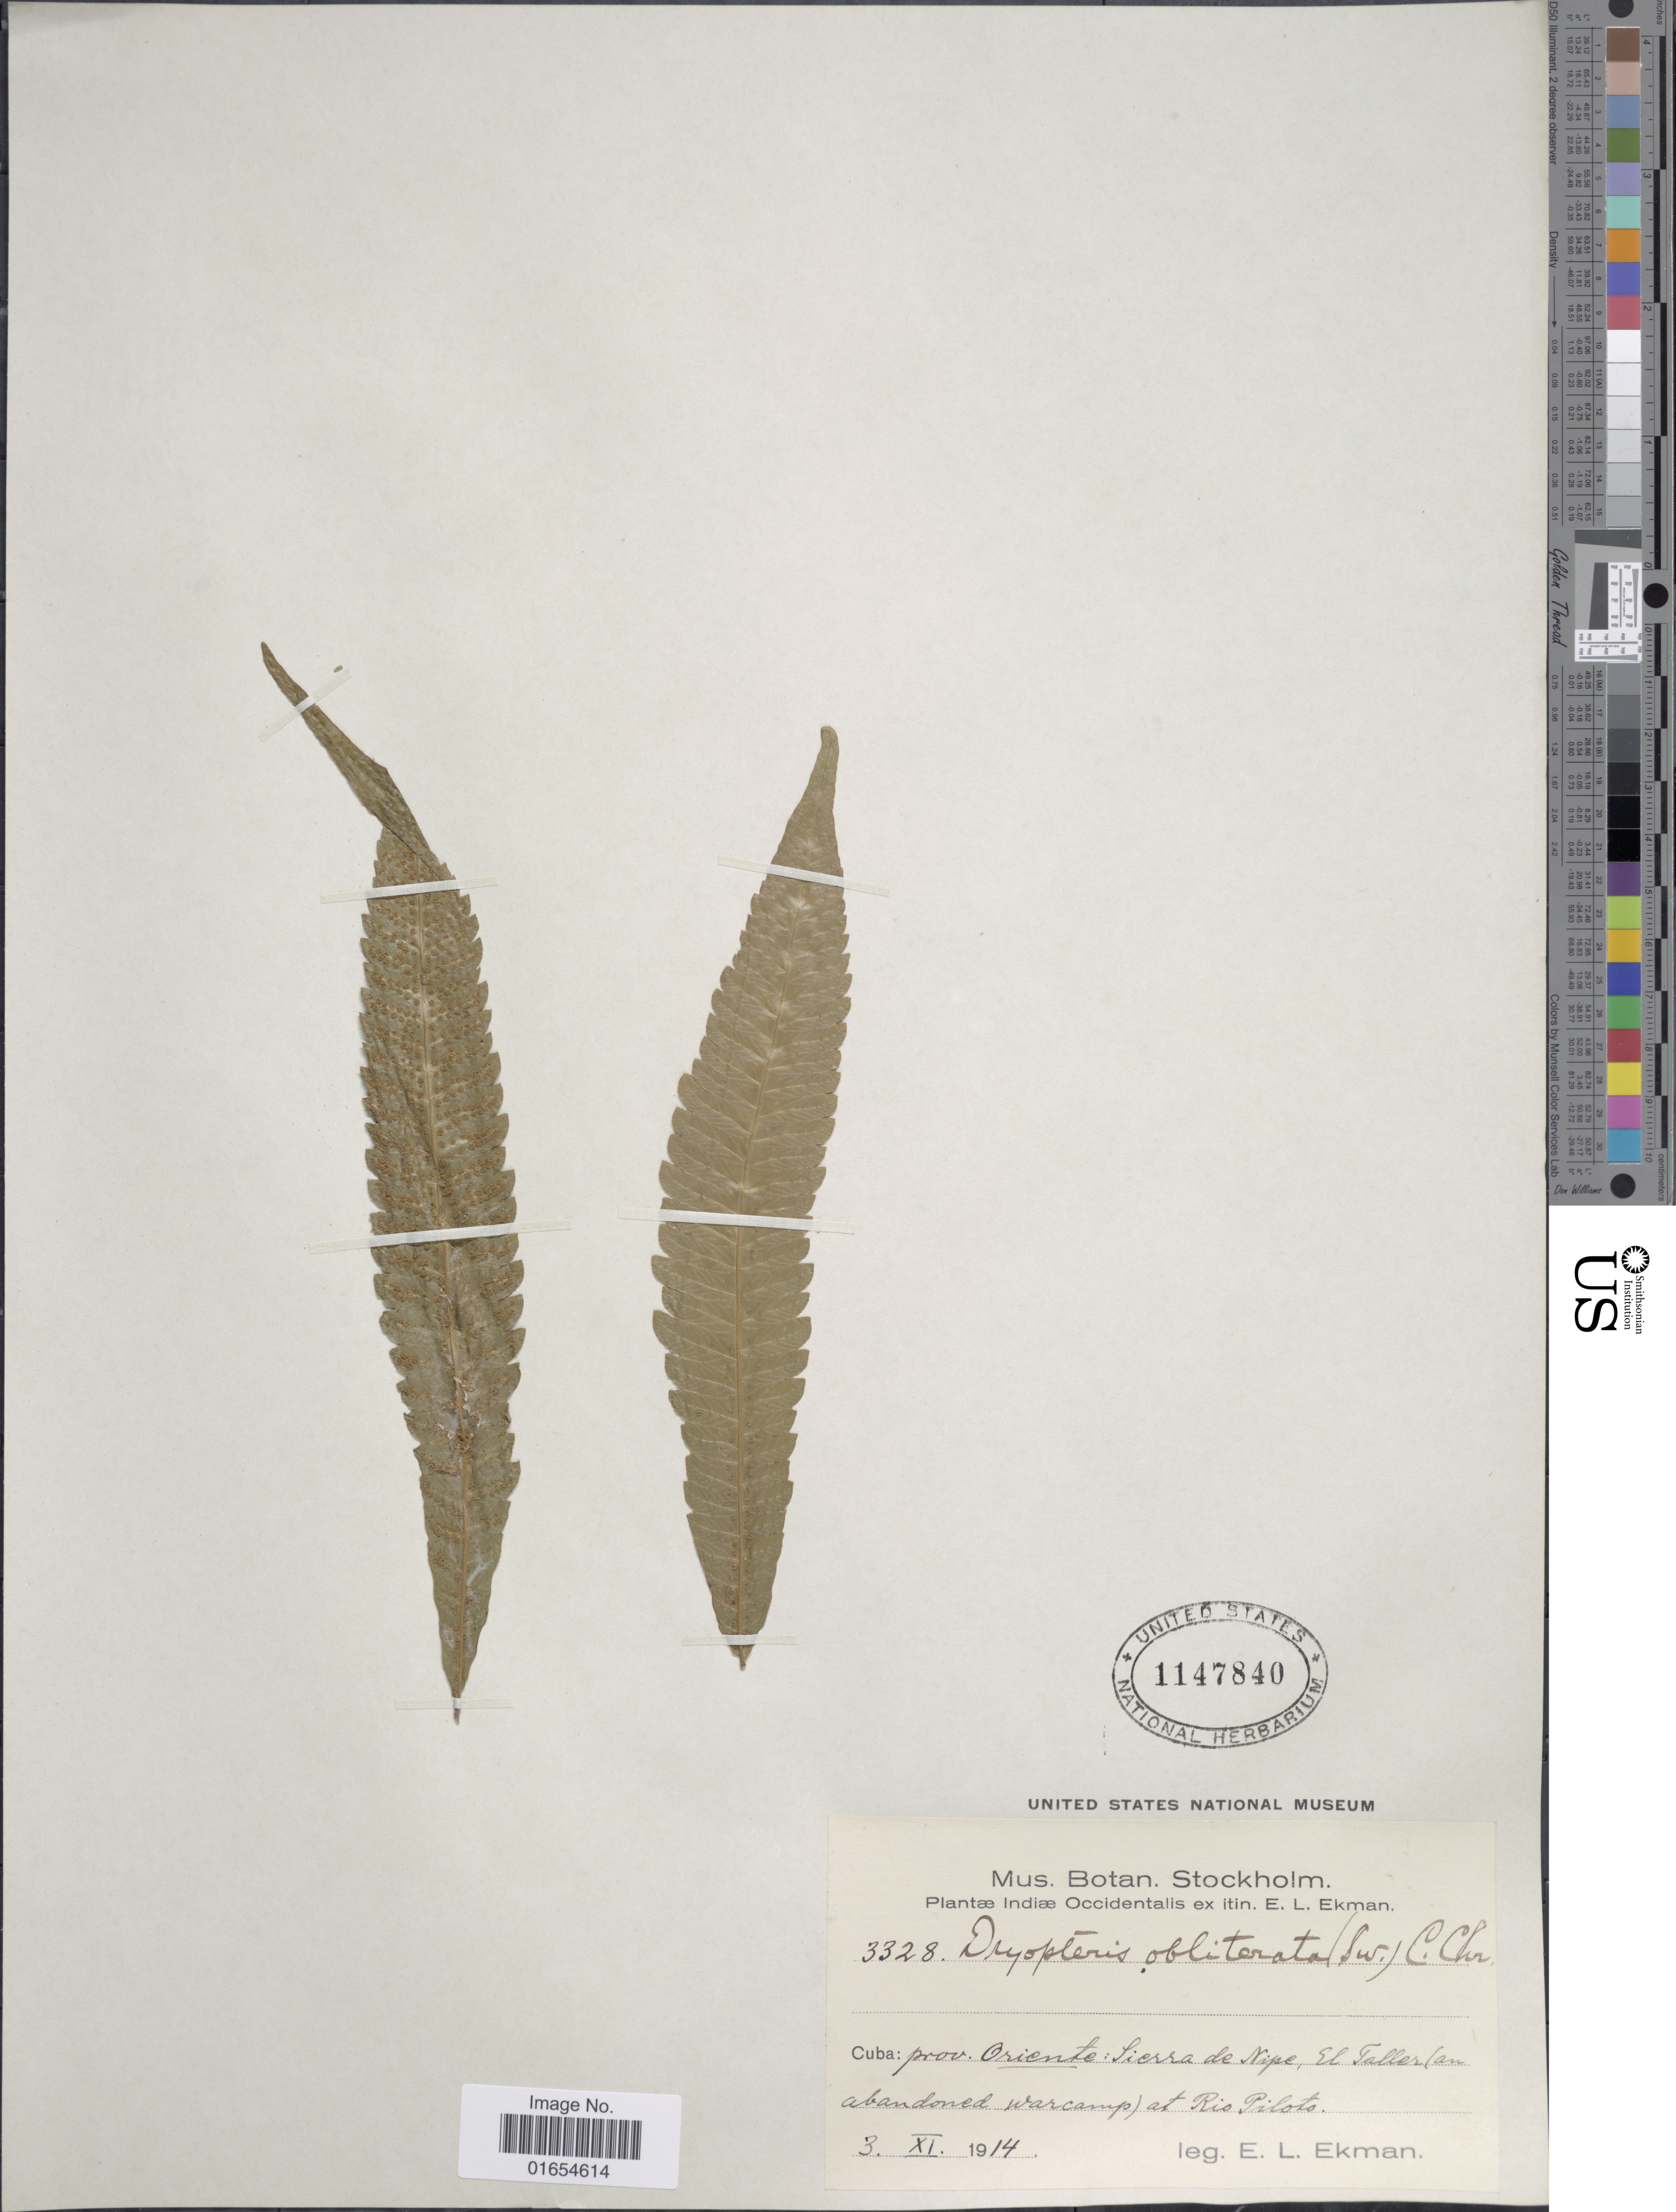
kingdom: Plantae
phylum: Tracheophyta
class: Polypodiopsida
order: Polypodiales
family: Thelypteridaceae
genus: Goniopteris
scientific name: Goniopteris obliterata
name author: (Sw.) C. Presl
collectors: E. L. Ekman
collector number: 3328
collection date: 1914-11-03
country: Cuba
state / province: Oriente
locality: Sierra de Nipe, El Taller (an abondoned warcamp) at Rio Pilots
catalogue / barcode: US 1147840